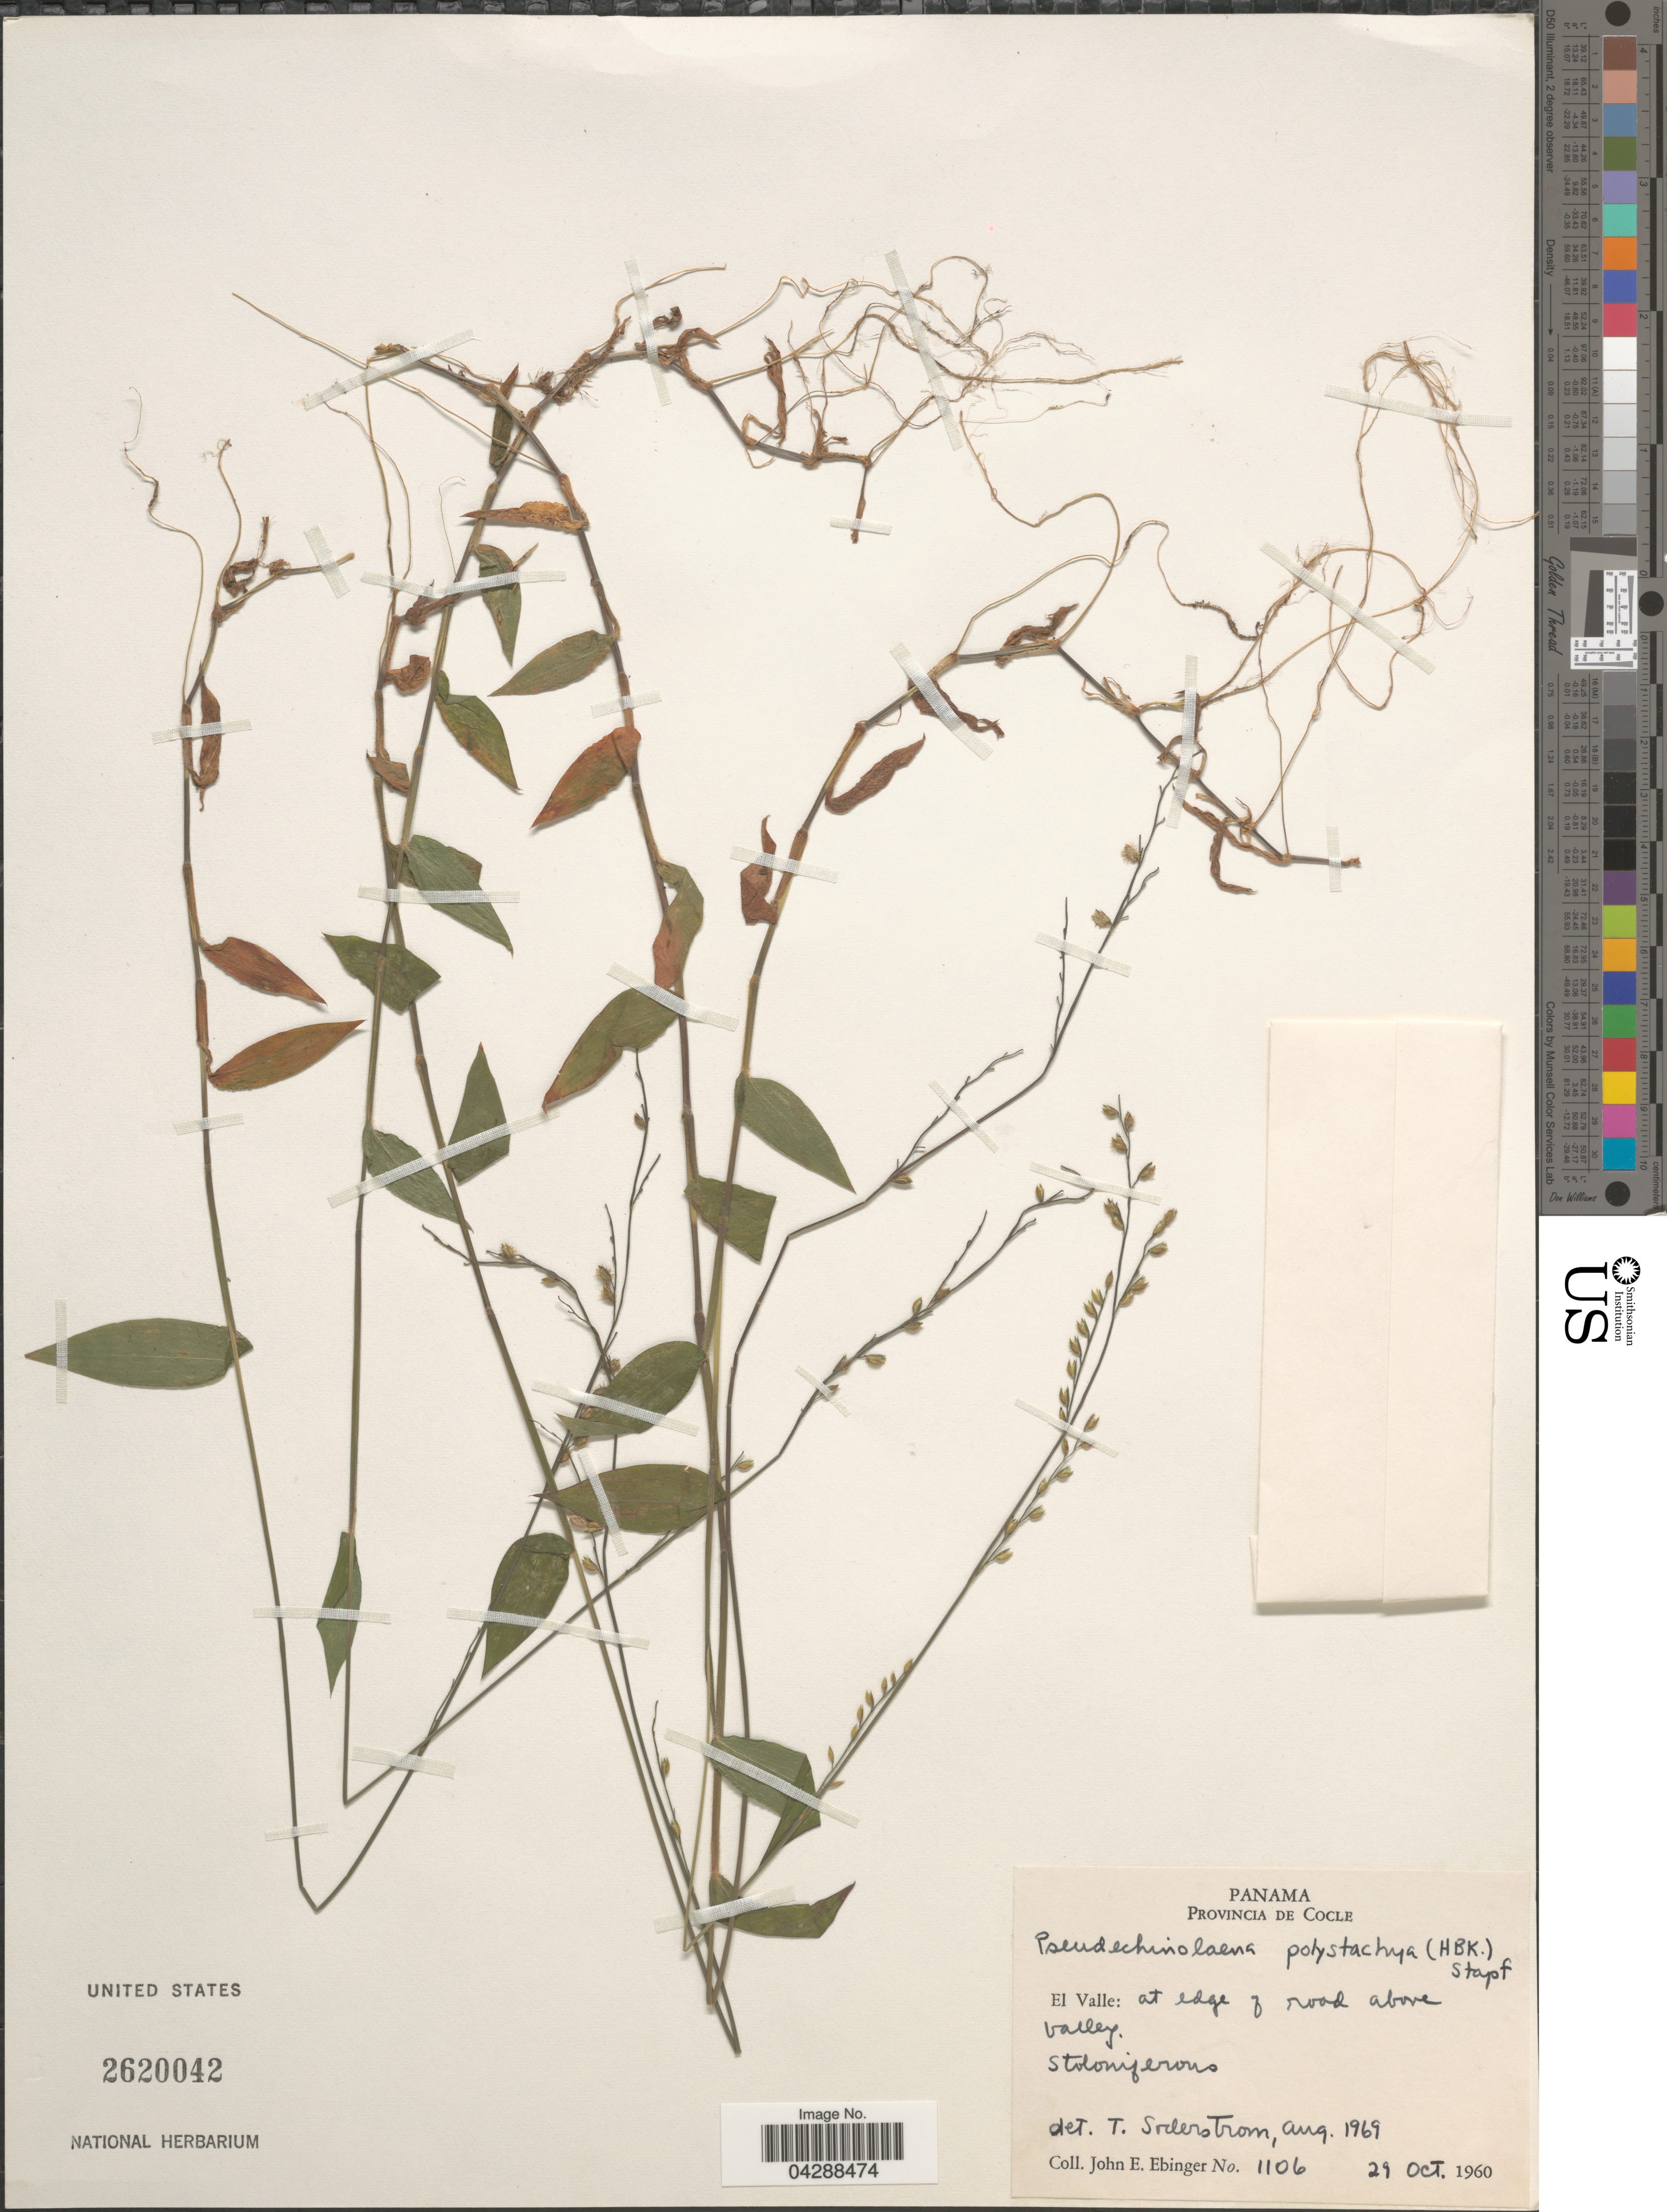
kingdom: Plantae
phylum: Tracheophyta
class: Liliopsida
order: Poales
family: Poaceae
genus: Pseudechinolaena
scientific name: Pseudechinolaena polystachya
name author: (Kunth) Stapf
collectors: J. Ebinger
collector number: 1106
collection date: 1960-10-29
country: Panama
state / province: Cocle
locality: El Valle: at edge of road above valley.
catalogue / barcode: US 2620042